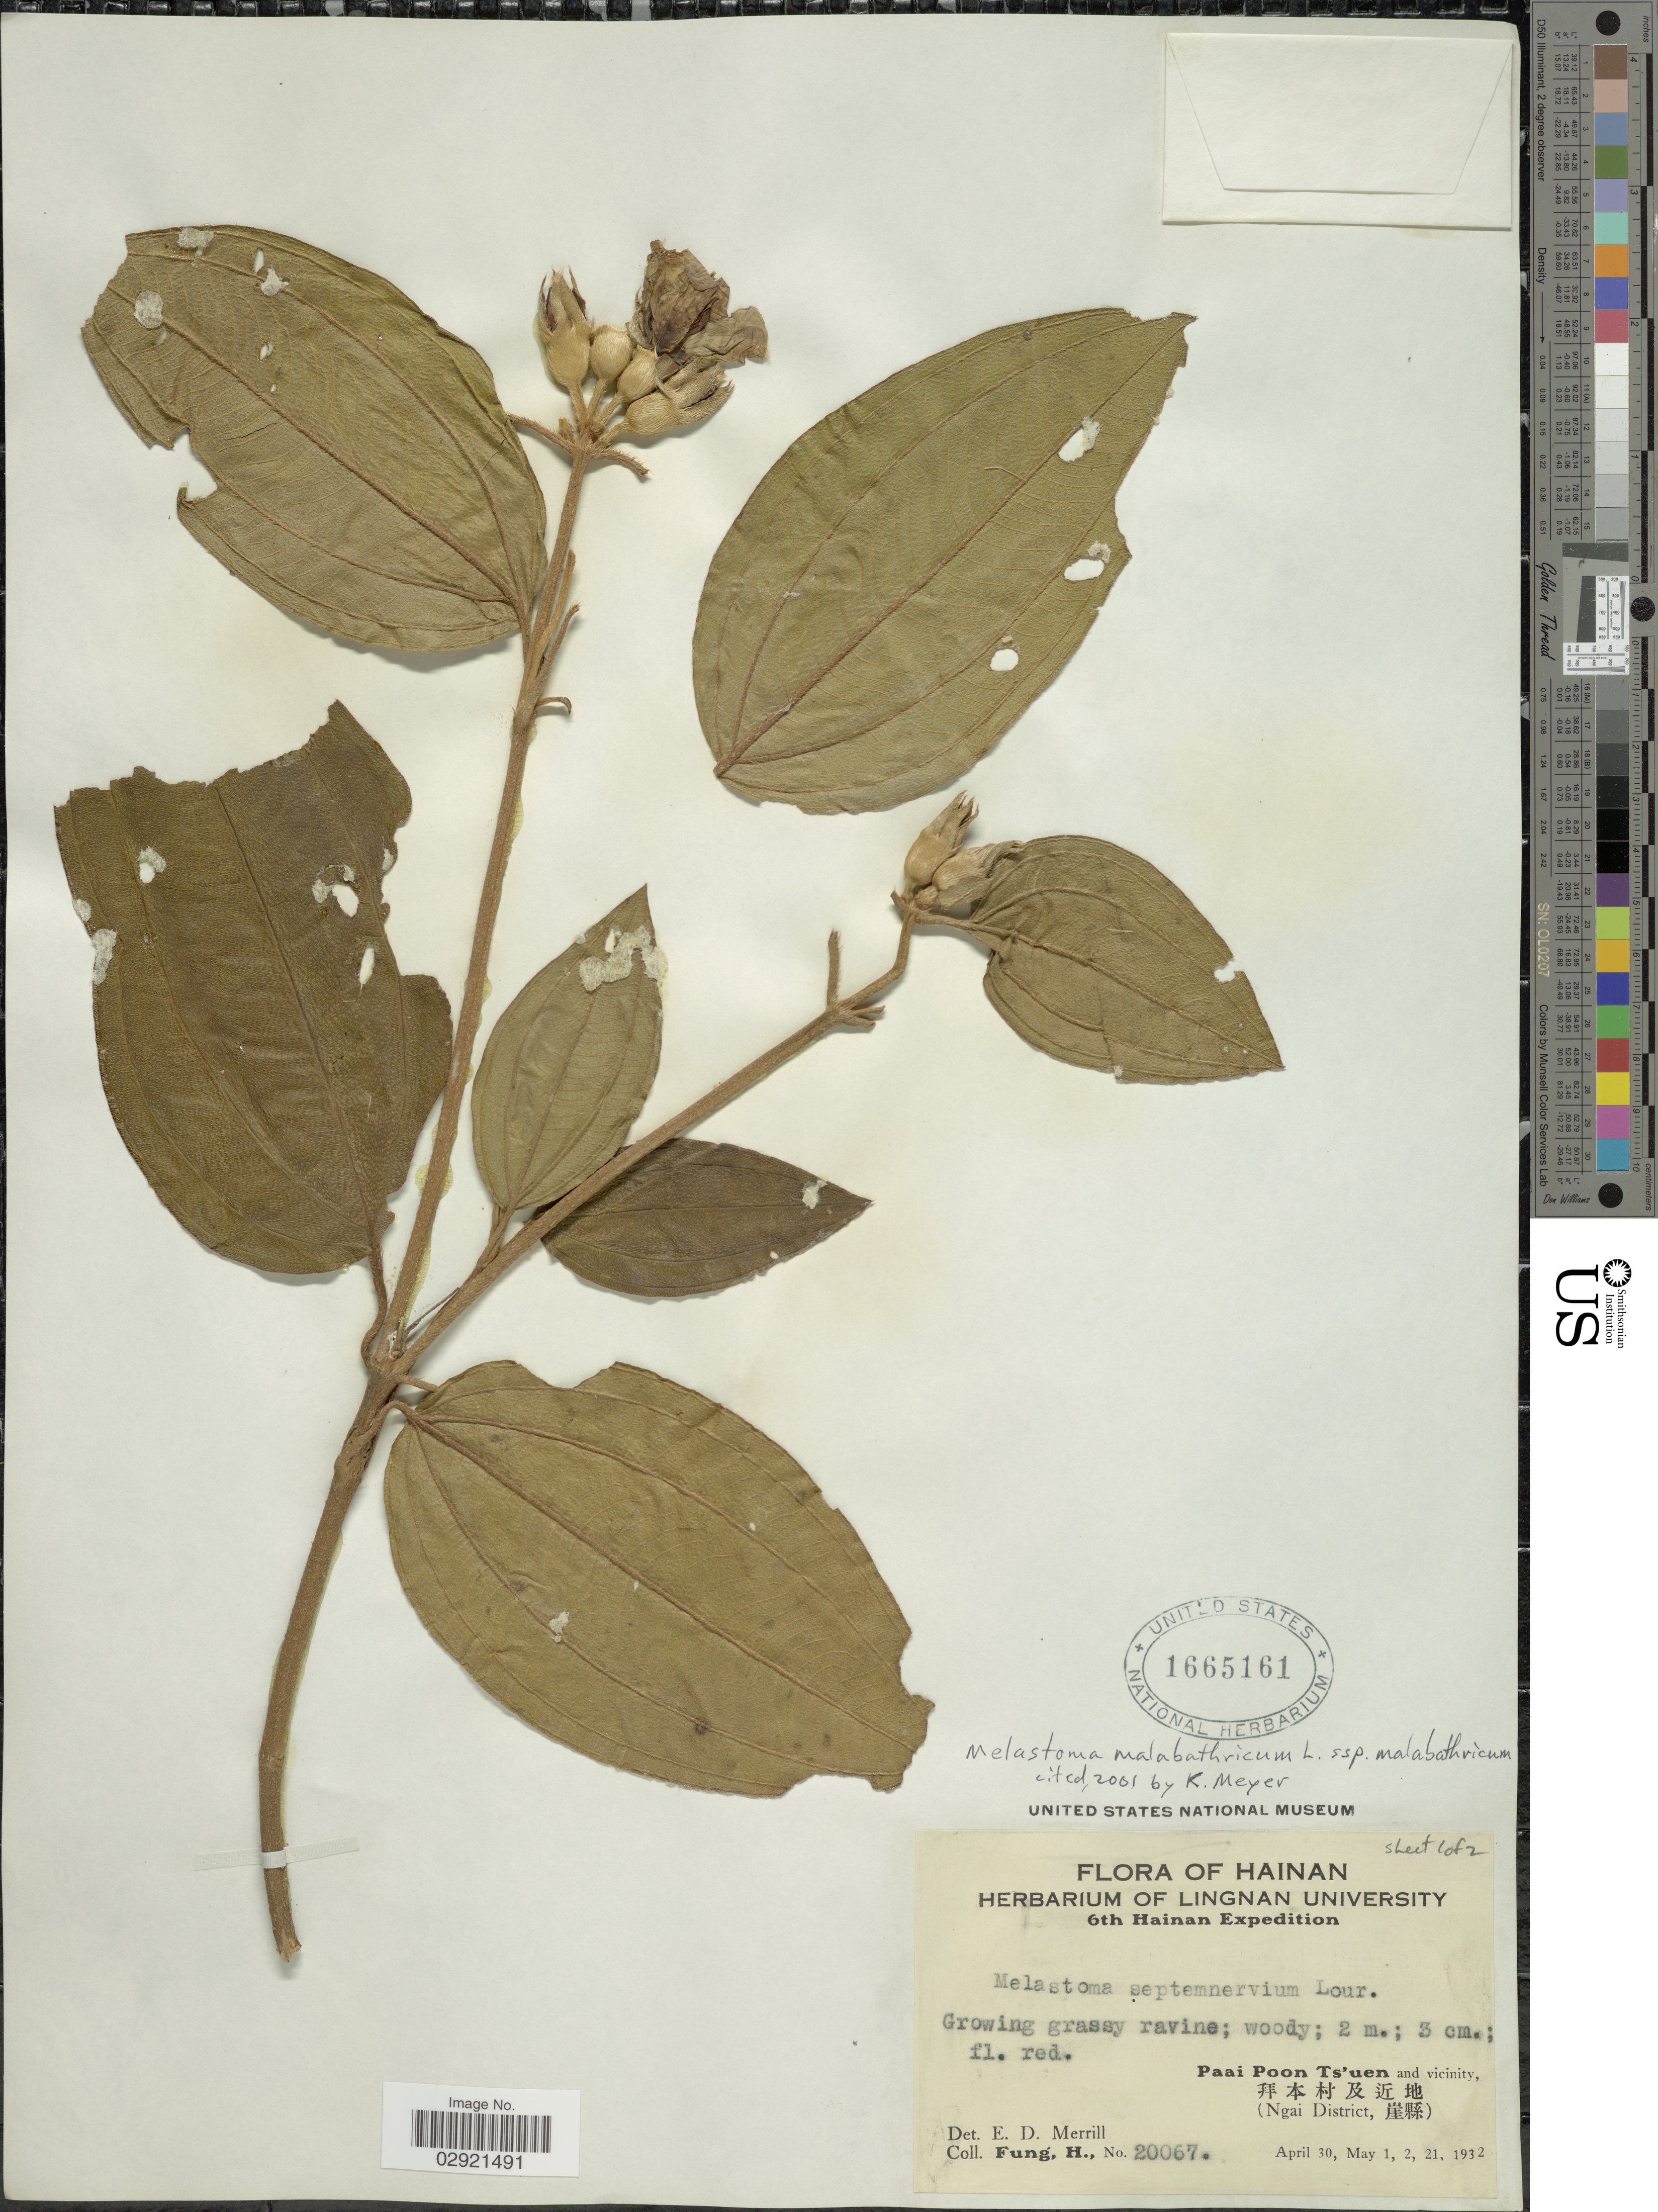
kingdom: Plantae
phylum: Tracheophyta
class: Magnoliopsida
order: Myrtales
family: Melastomataceae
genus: Melastoma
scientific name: Melastoma malabathricum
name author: L.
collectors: H. Fung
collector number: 20067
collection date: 1932-04-30/1932-05-21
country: China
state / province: Hainan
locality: Paai Poon Ts'uen and vicinity (Ngai District).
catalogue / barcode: US 1665161